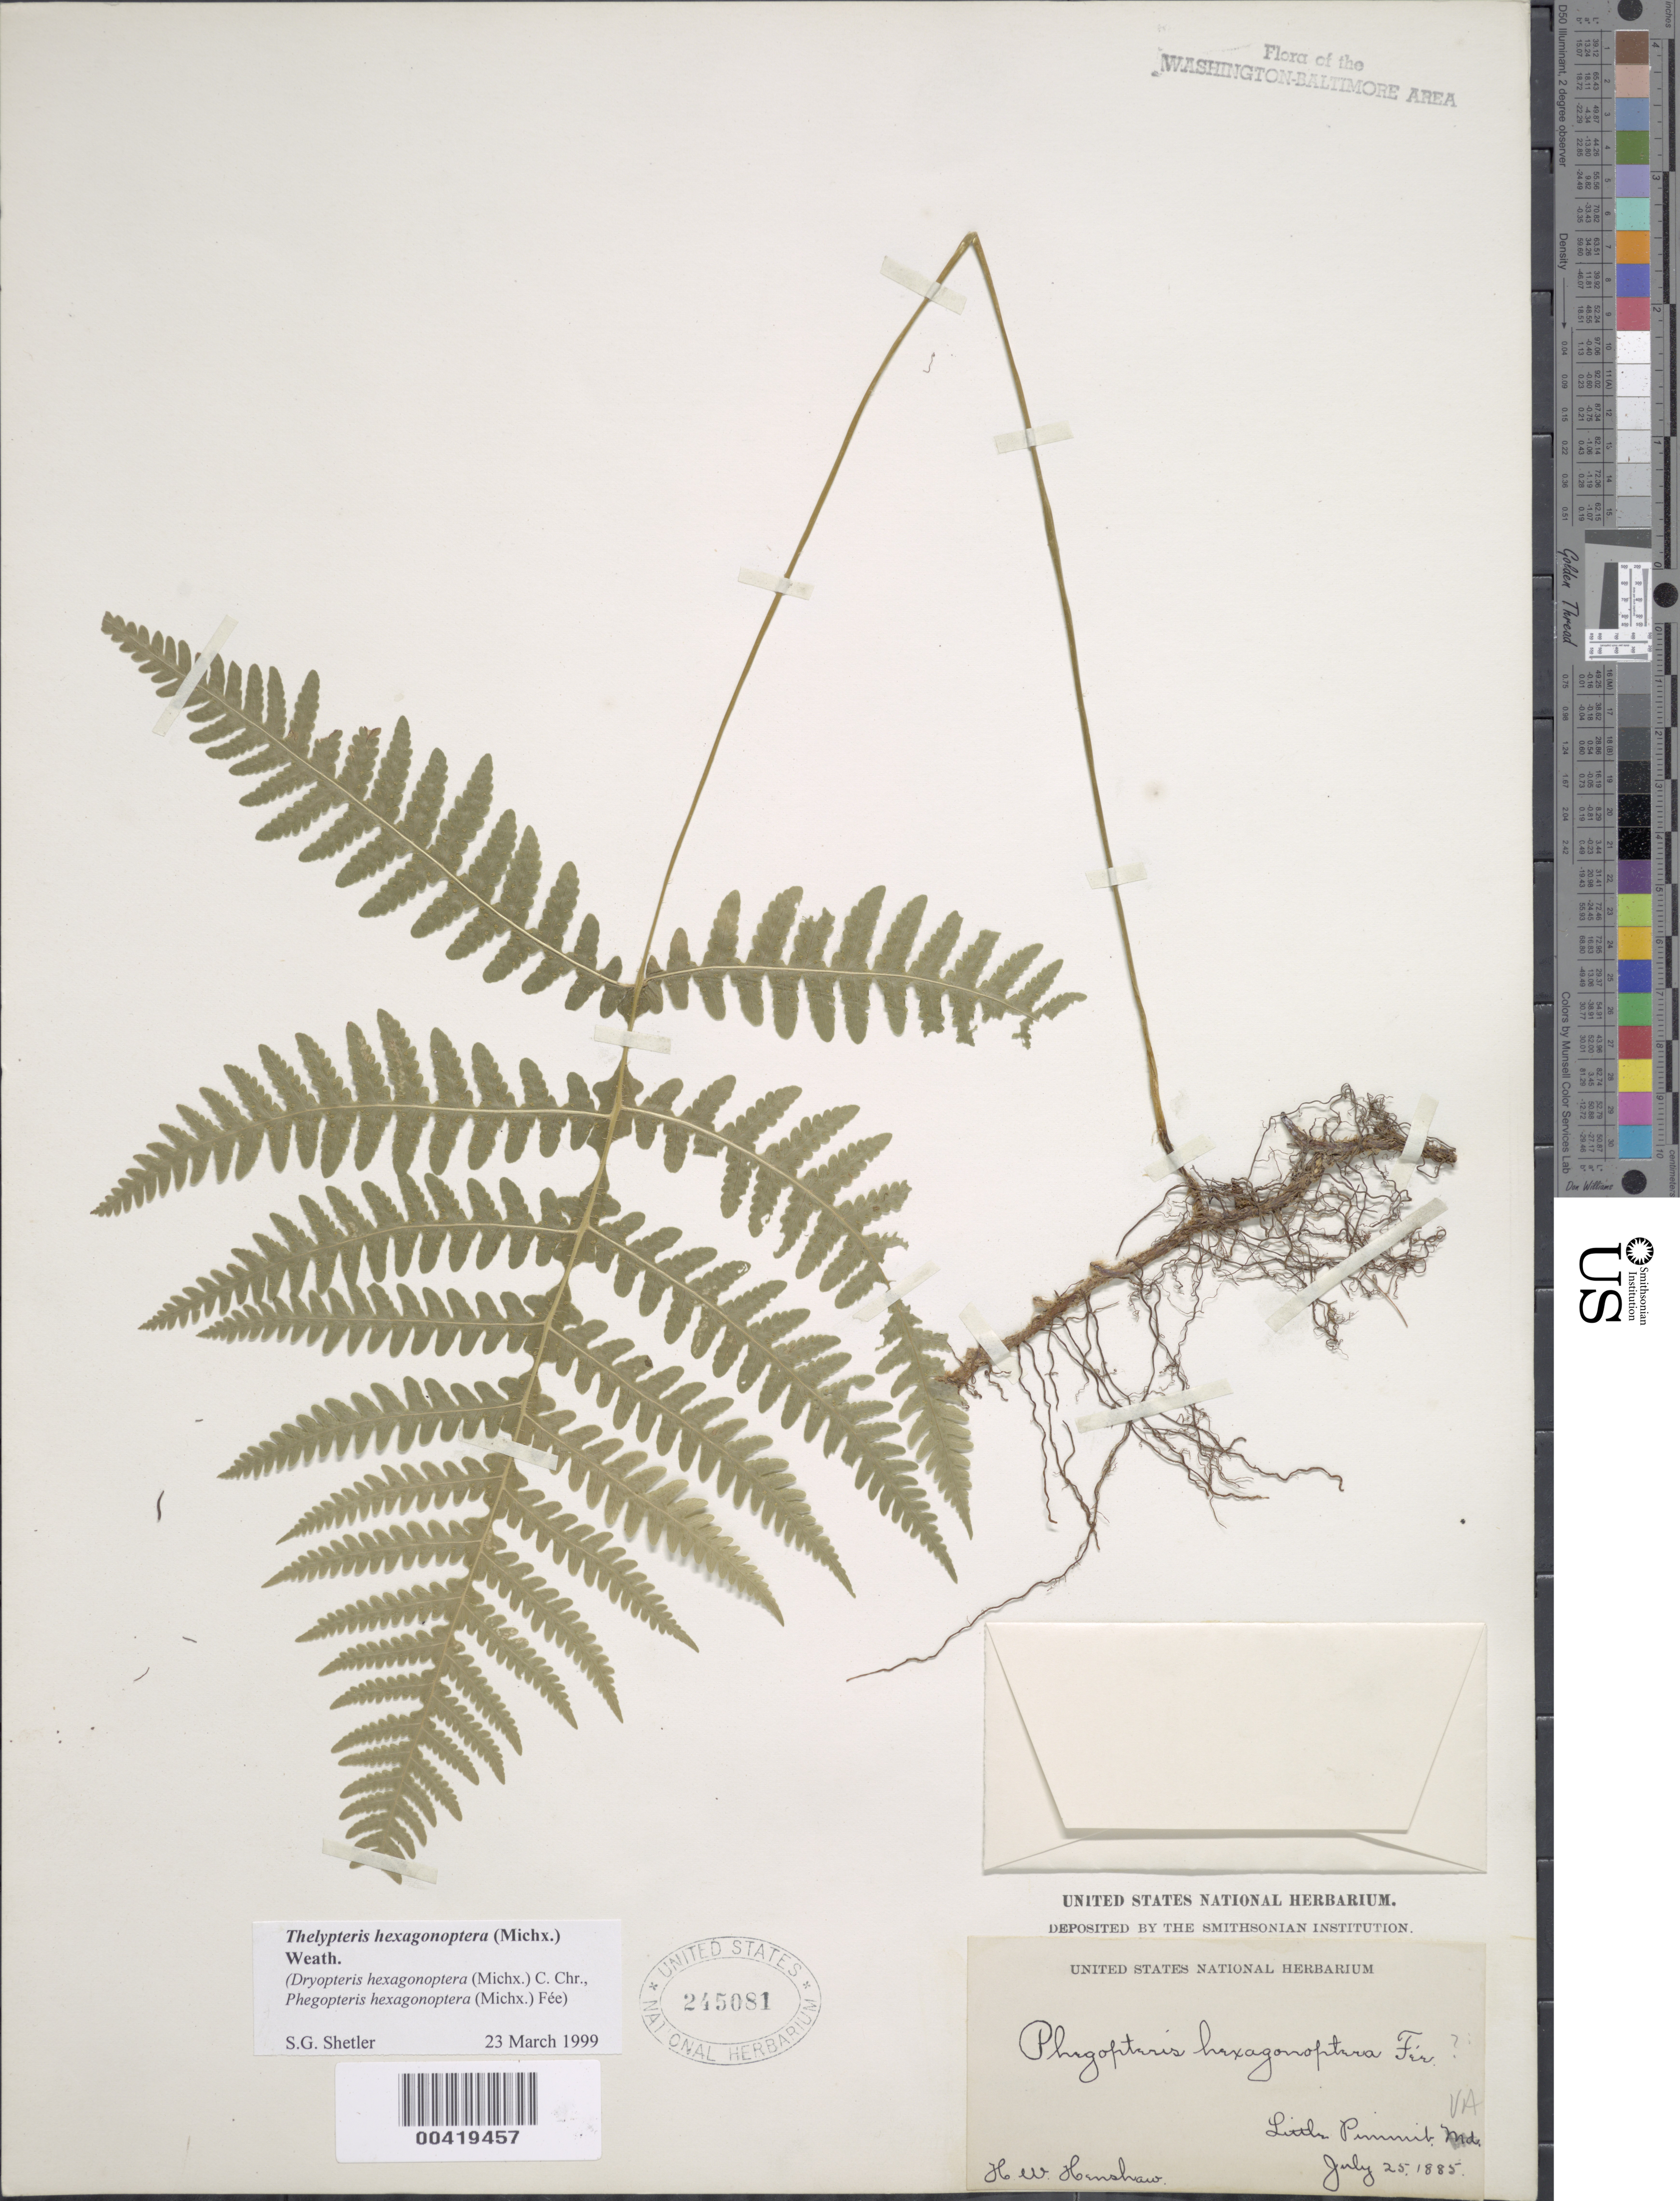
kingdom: Plantae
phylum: Tracheophyta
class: Polypodiopsida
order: Polypodiales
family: Thelypteridaceae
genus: Phegopteris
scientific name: Phegopteris hexagonoptera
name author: (Michx.) Fée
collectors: H. Henshaw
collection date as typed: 25 Jul 1885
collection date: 1885-07-25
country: United States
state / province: Virginia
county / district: Fairfax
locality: Little Pimmit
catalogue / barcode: US 245081